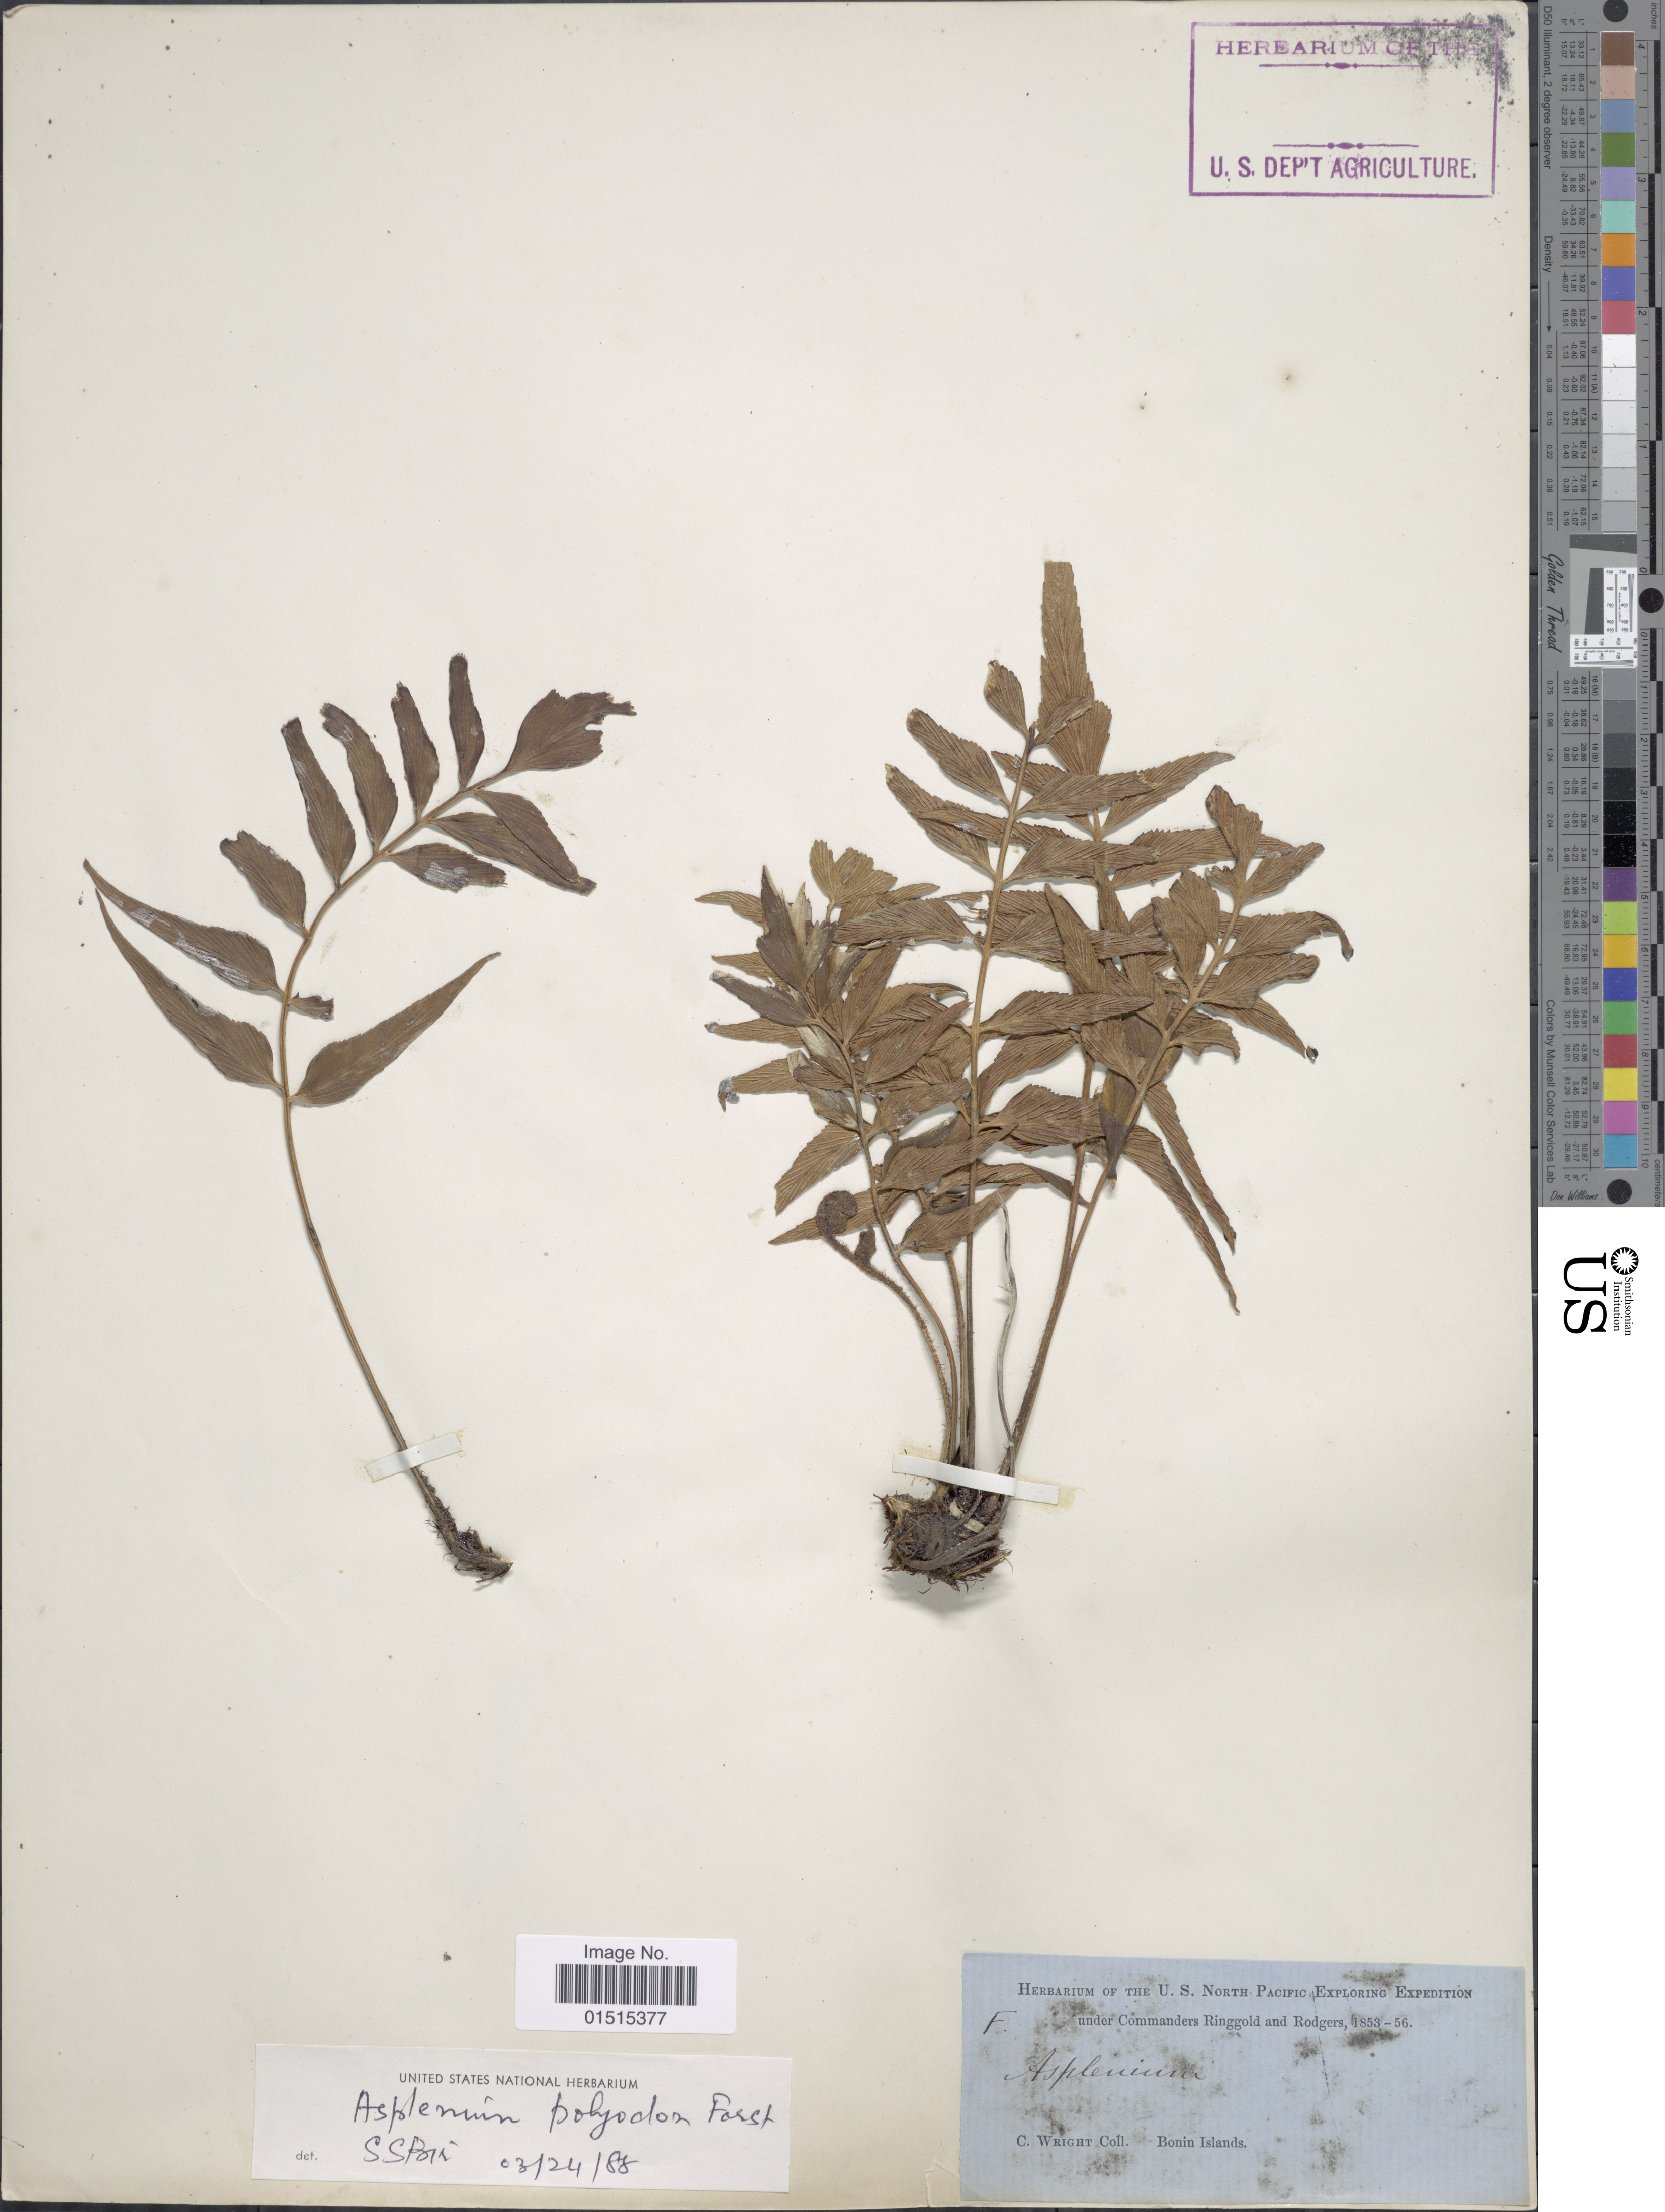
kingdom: Plantae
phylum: Tracheophyta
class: Polypodiopsida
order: Polypodiales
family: Aspleniaceae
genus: Asplenium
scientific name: Asplenium polyodon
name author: G. Forst.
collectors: C. Wright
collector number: F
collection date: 1853/1856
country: Japan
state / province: Tokyo, Federal City of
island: Bonin Islands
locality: Bonin Islands